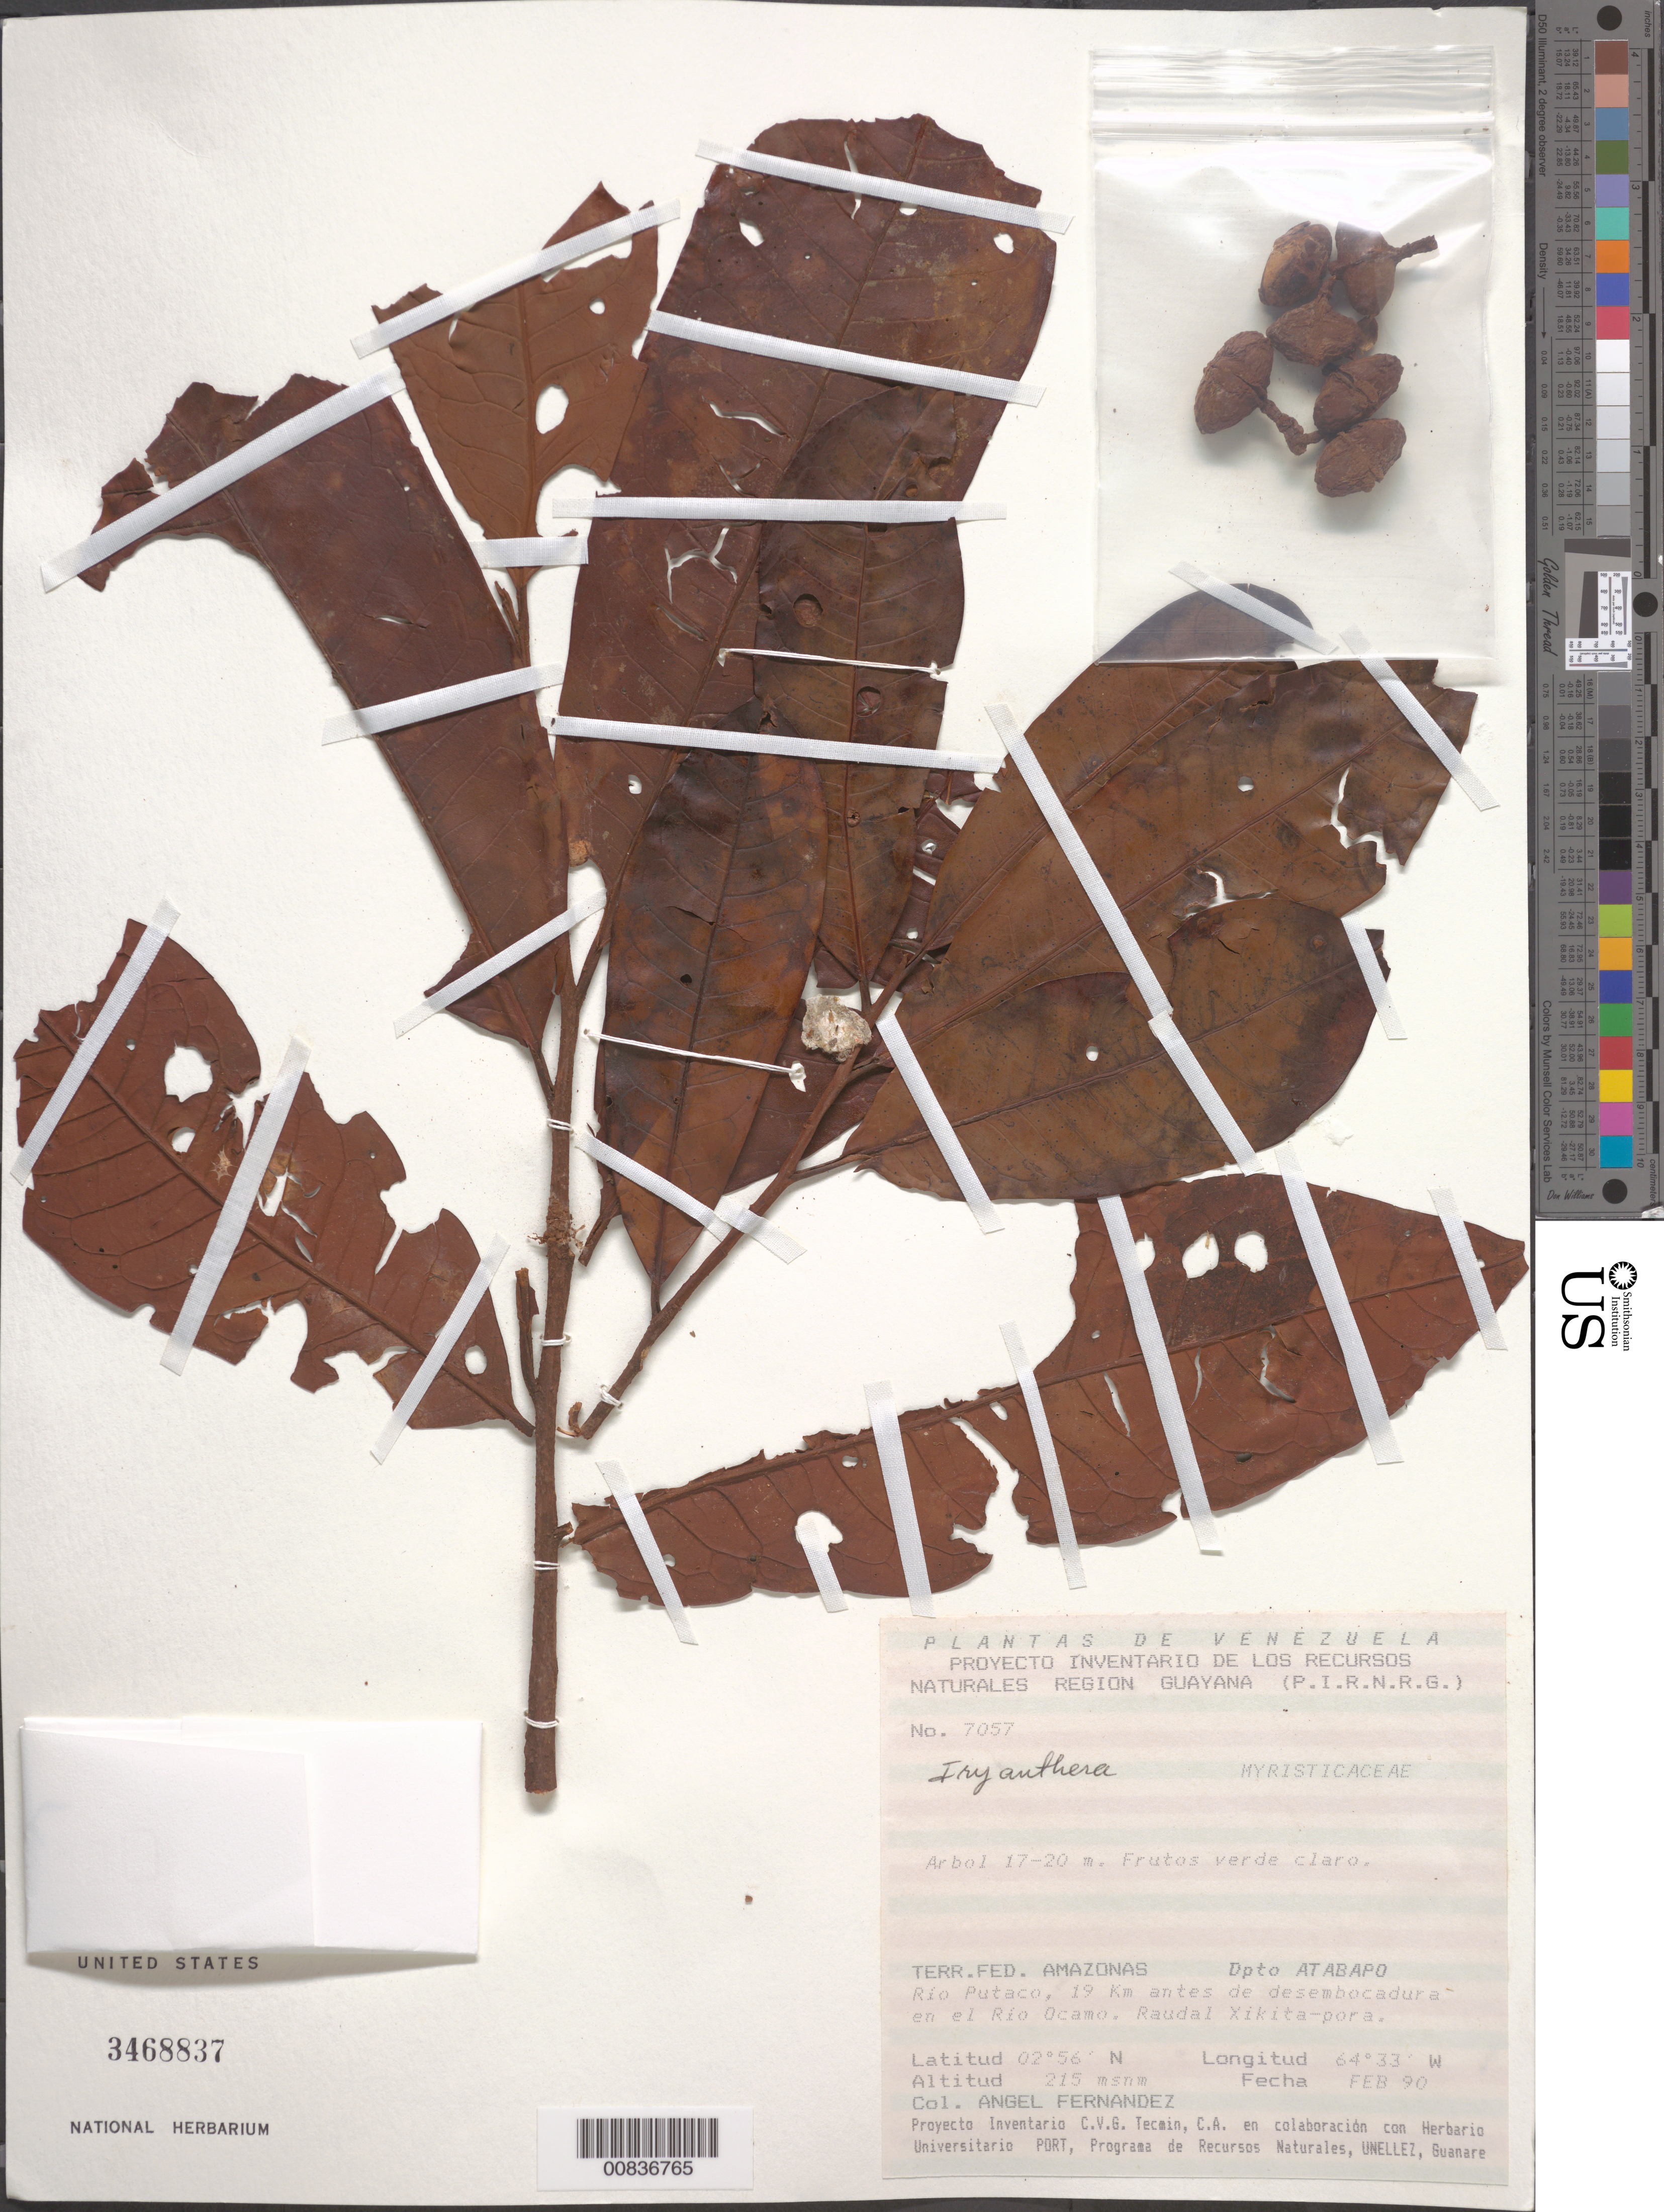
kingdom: Plantae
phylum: Tracheophyta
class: Magnoliopsida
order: Magnoliales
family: Myristicaceae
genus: Iryanthera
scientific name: Iryanthera sp.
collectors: A. Fernández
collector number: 7057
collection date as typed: Feb-90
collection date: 1990-02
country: Venezuela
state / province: Amazonas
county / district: Atabapo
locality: Río Putaco, 19 km antes de desembocadura en el Río Ocamo, Raudal Xikita-pora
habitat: Antes de desembocadura en el rio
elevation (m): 215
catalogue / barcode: US 3468837